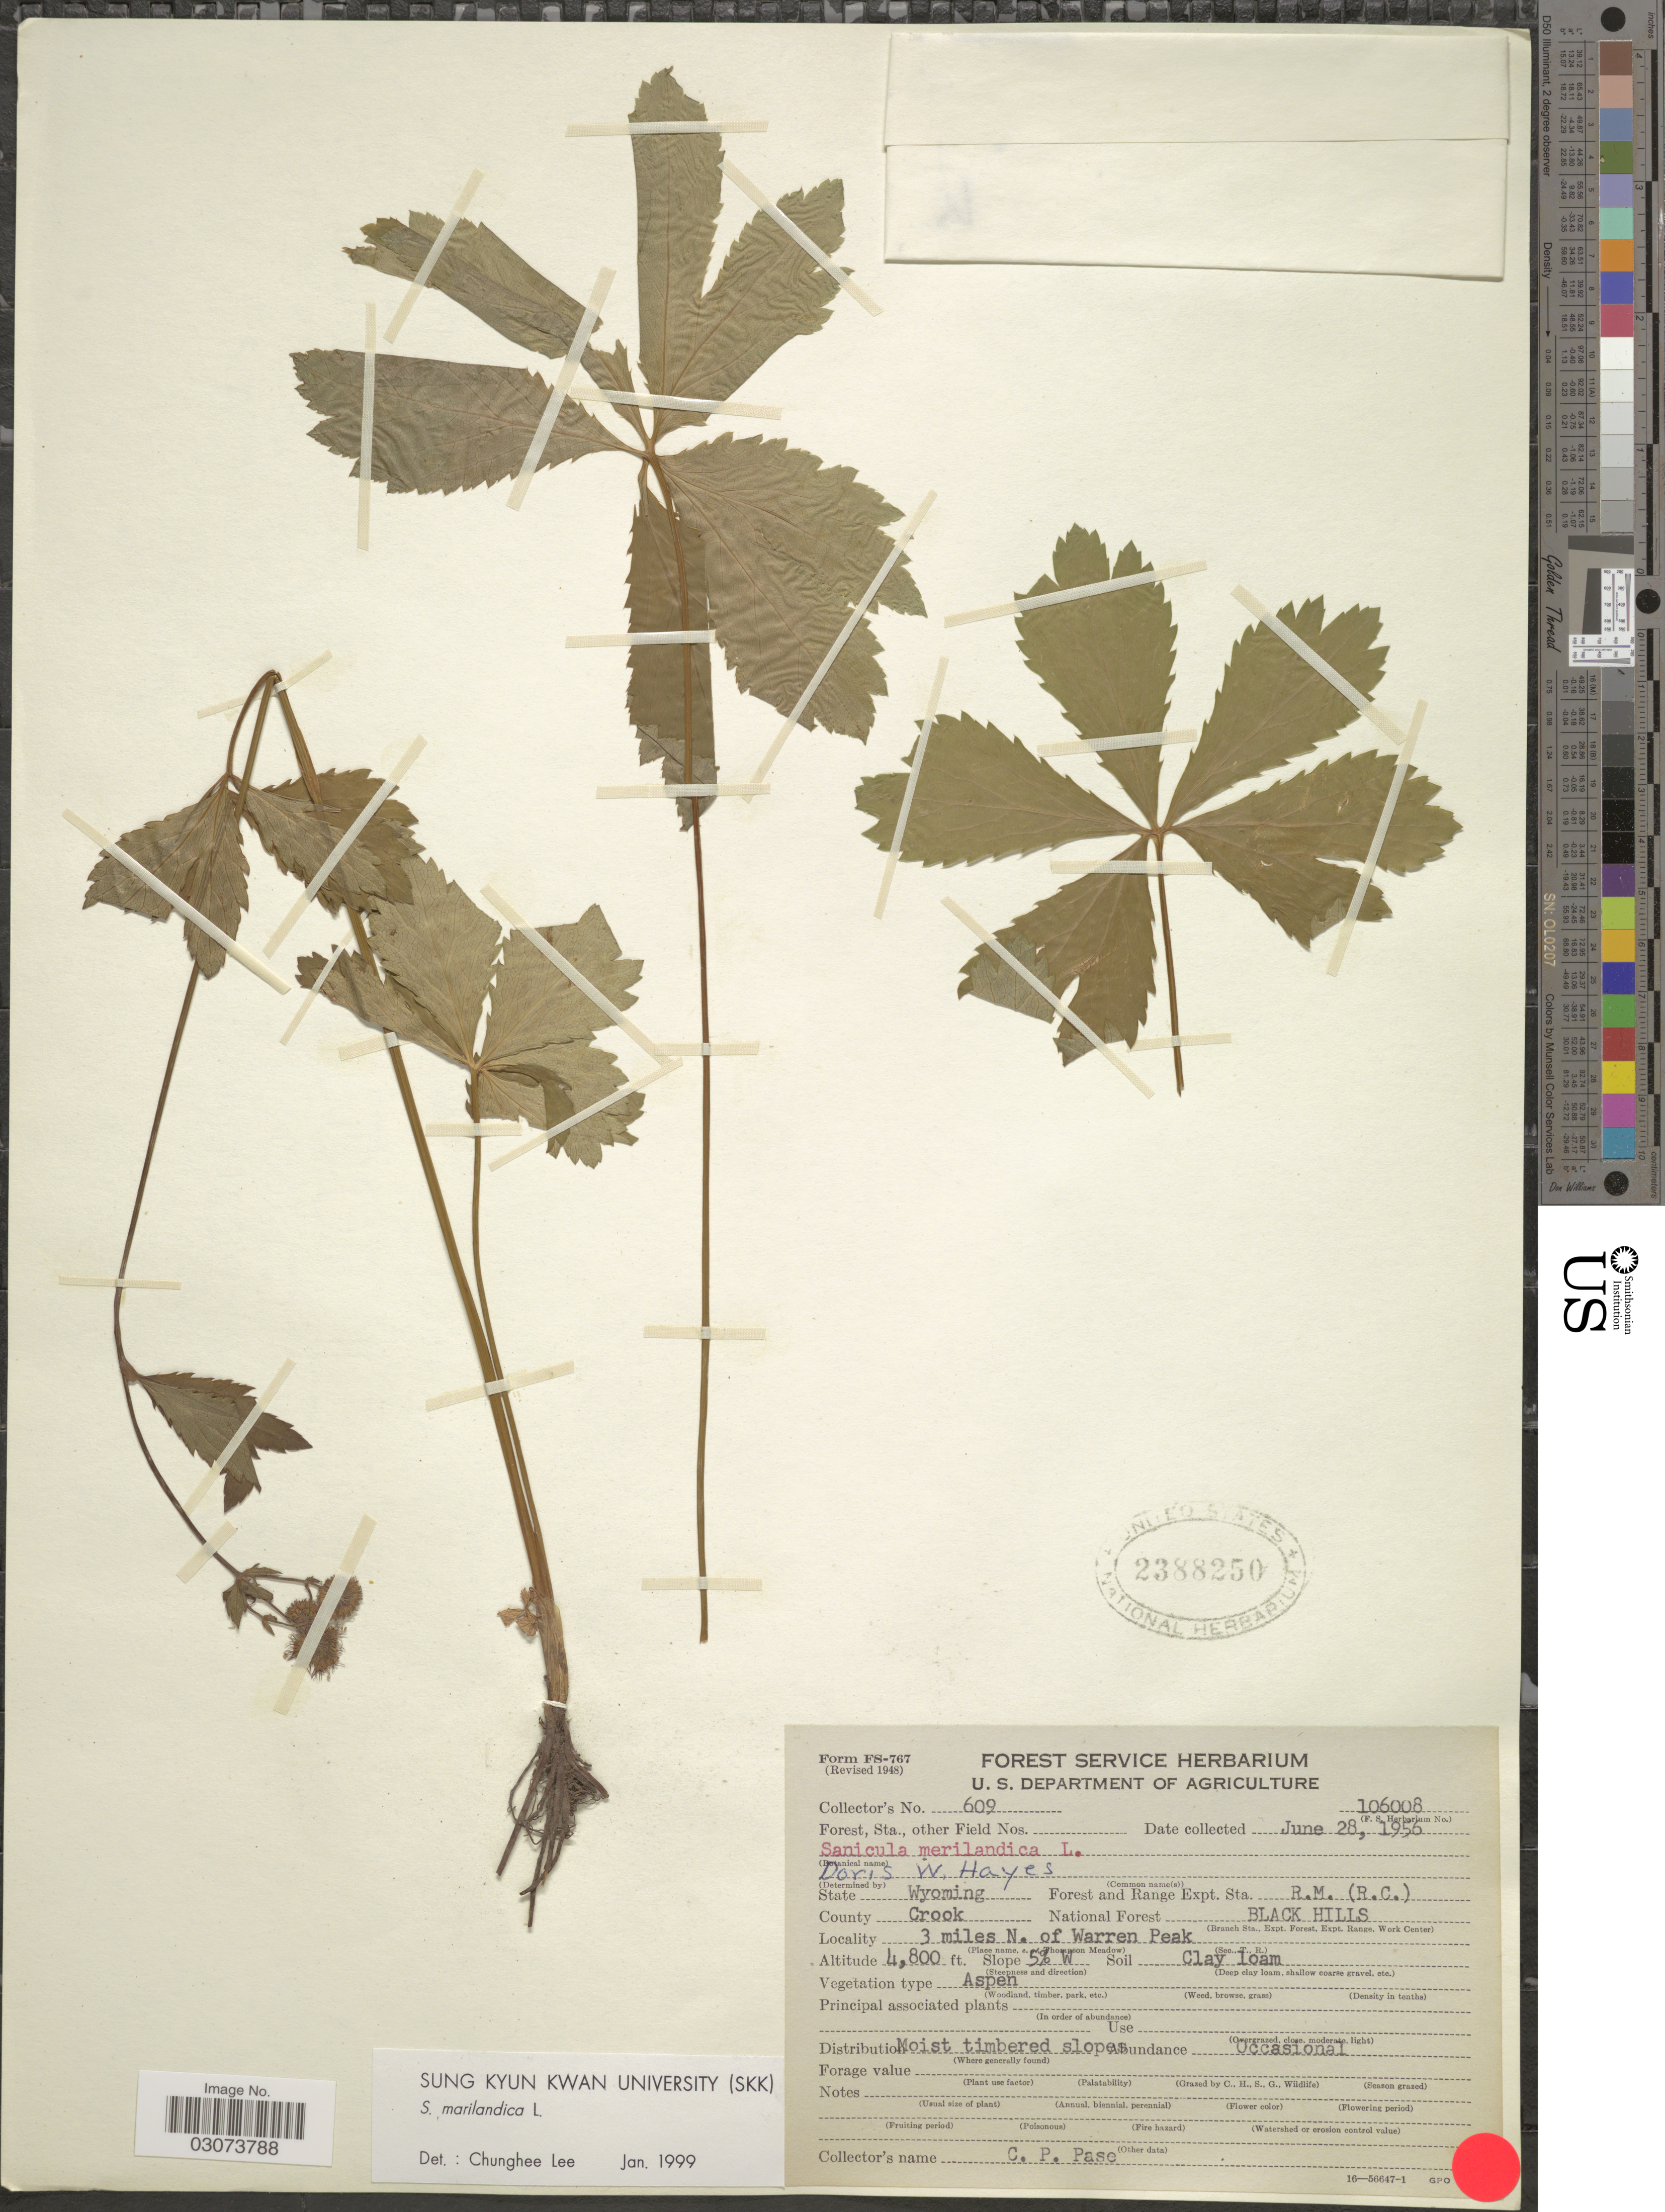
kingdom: Plantae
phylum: Tracheophyta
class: Magnoliopsida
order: Apiales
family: Apiaceae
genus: Sanicula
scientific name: Sanicula marilandica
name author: L.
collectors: C. P. Pase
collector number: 609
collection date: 1956-06-28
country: United States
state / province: Wyoming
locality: Forest and Range Expt. Sta. R.M. (R.C.). County Crook National Forest Black Hills. 3 miles N. of Warren Peak.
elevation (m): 1463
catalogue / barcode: US 2388250